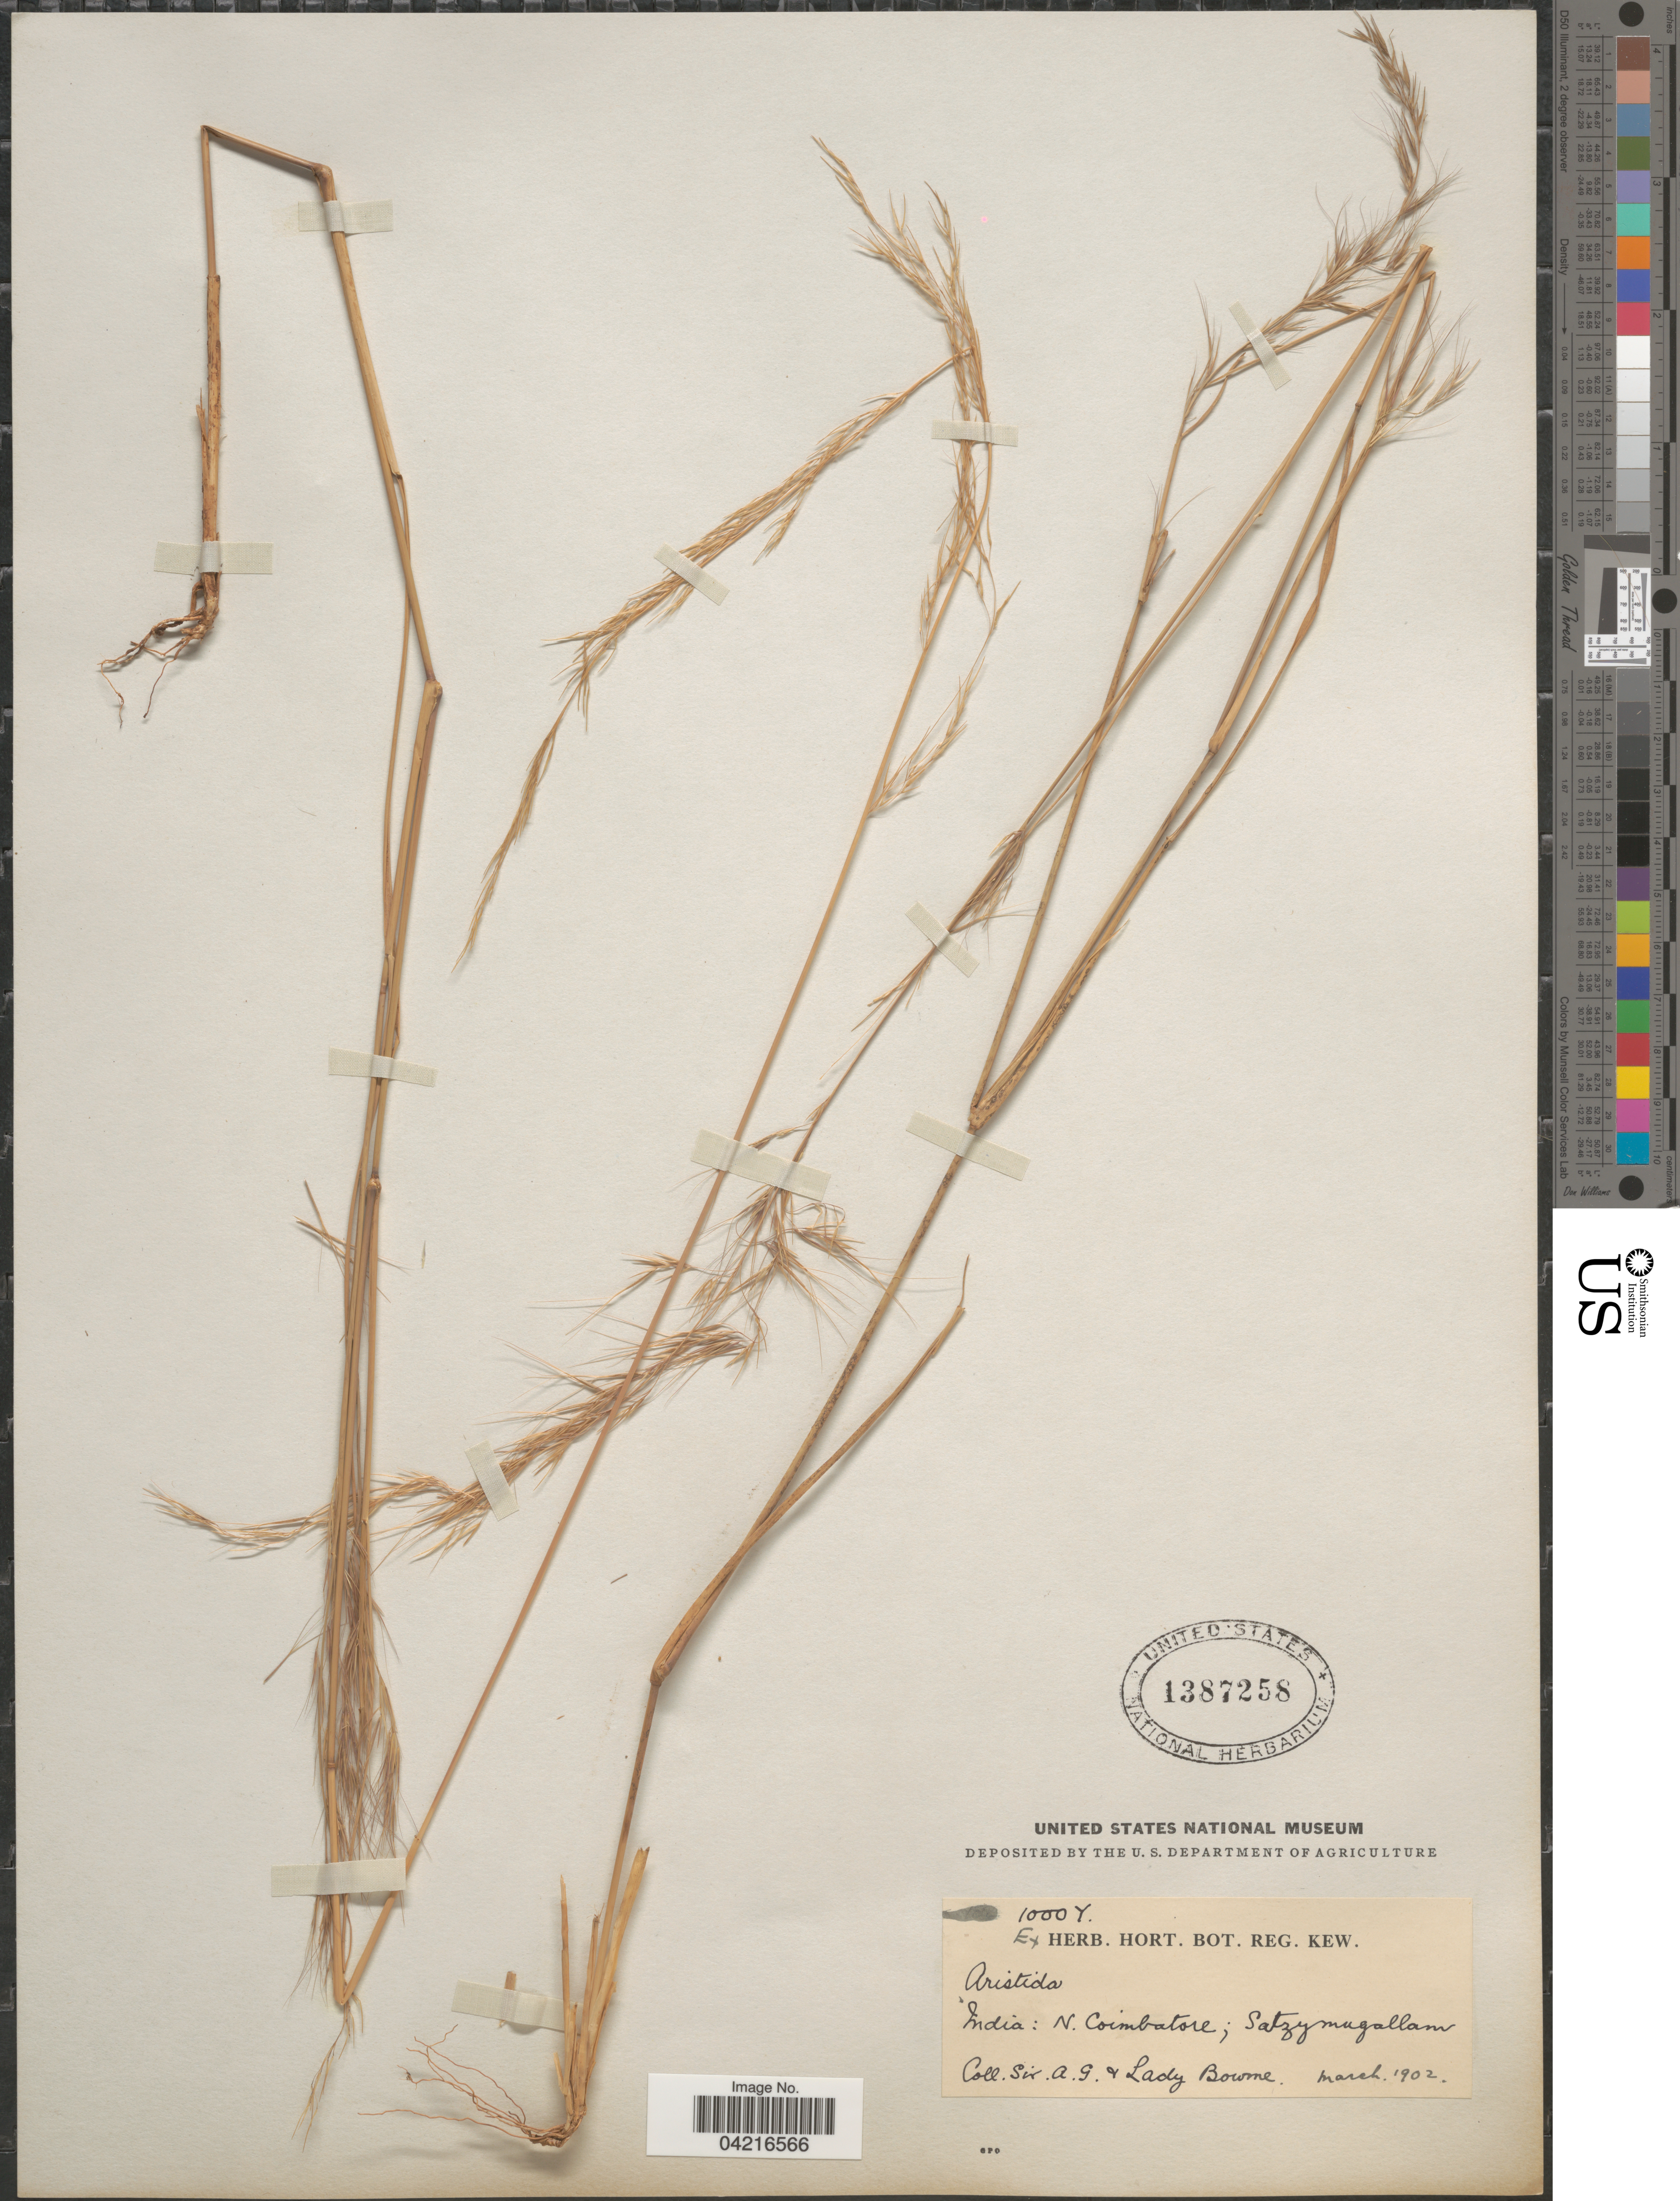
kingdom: Plantae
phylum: Tracheophyta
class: Liliopsida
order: Poales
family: Poaceae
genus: Aristida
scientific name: Aristida sp.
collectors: A. Bourne & Mrs. Bourne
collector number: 1000 Y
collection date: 1902-03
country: India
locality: N. Coimbatore; Satzymugallam.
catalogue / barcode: US 1387258